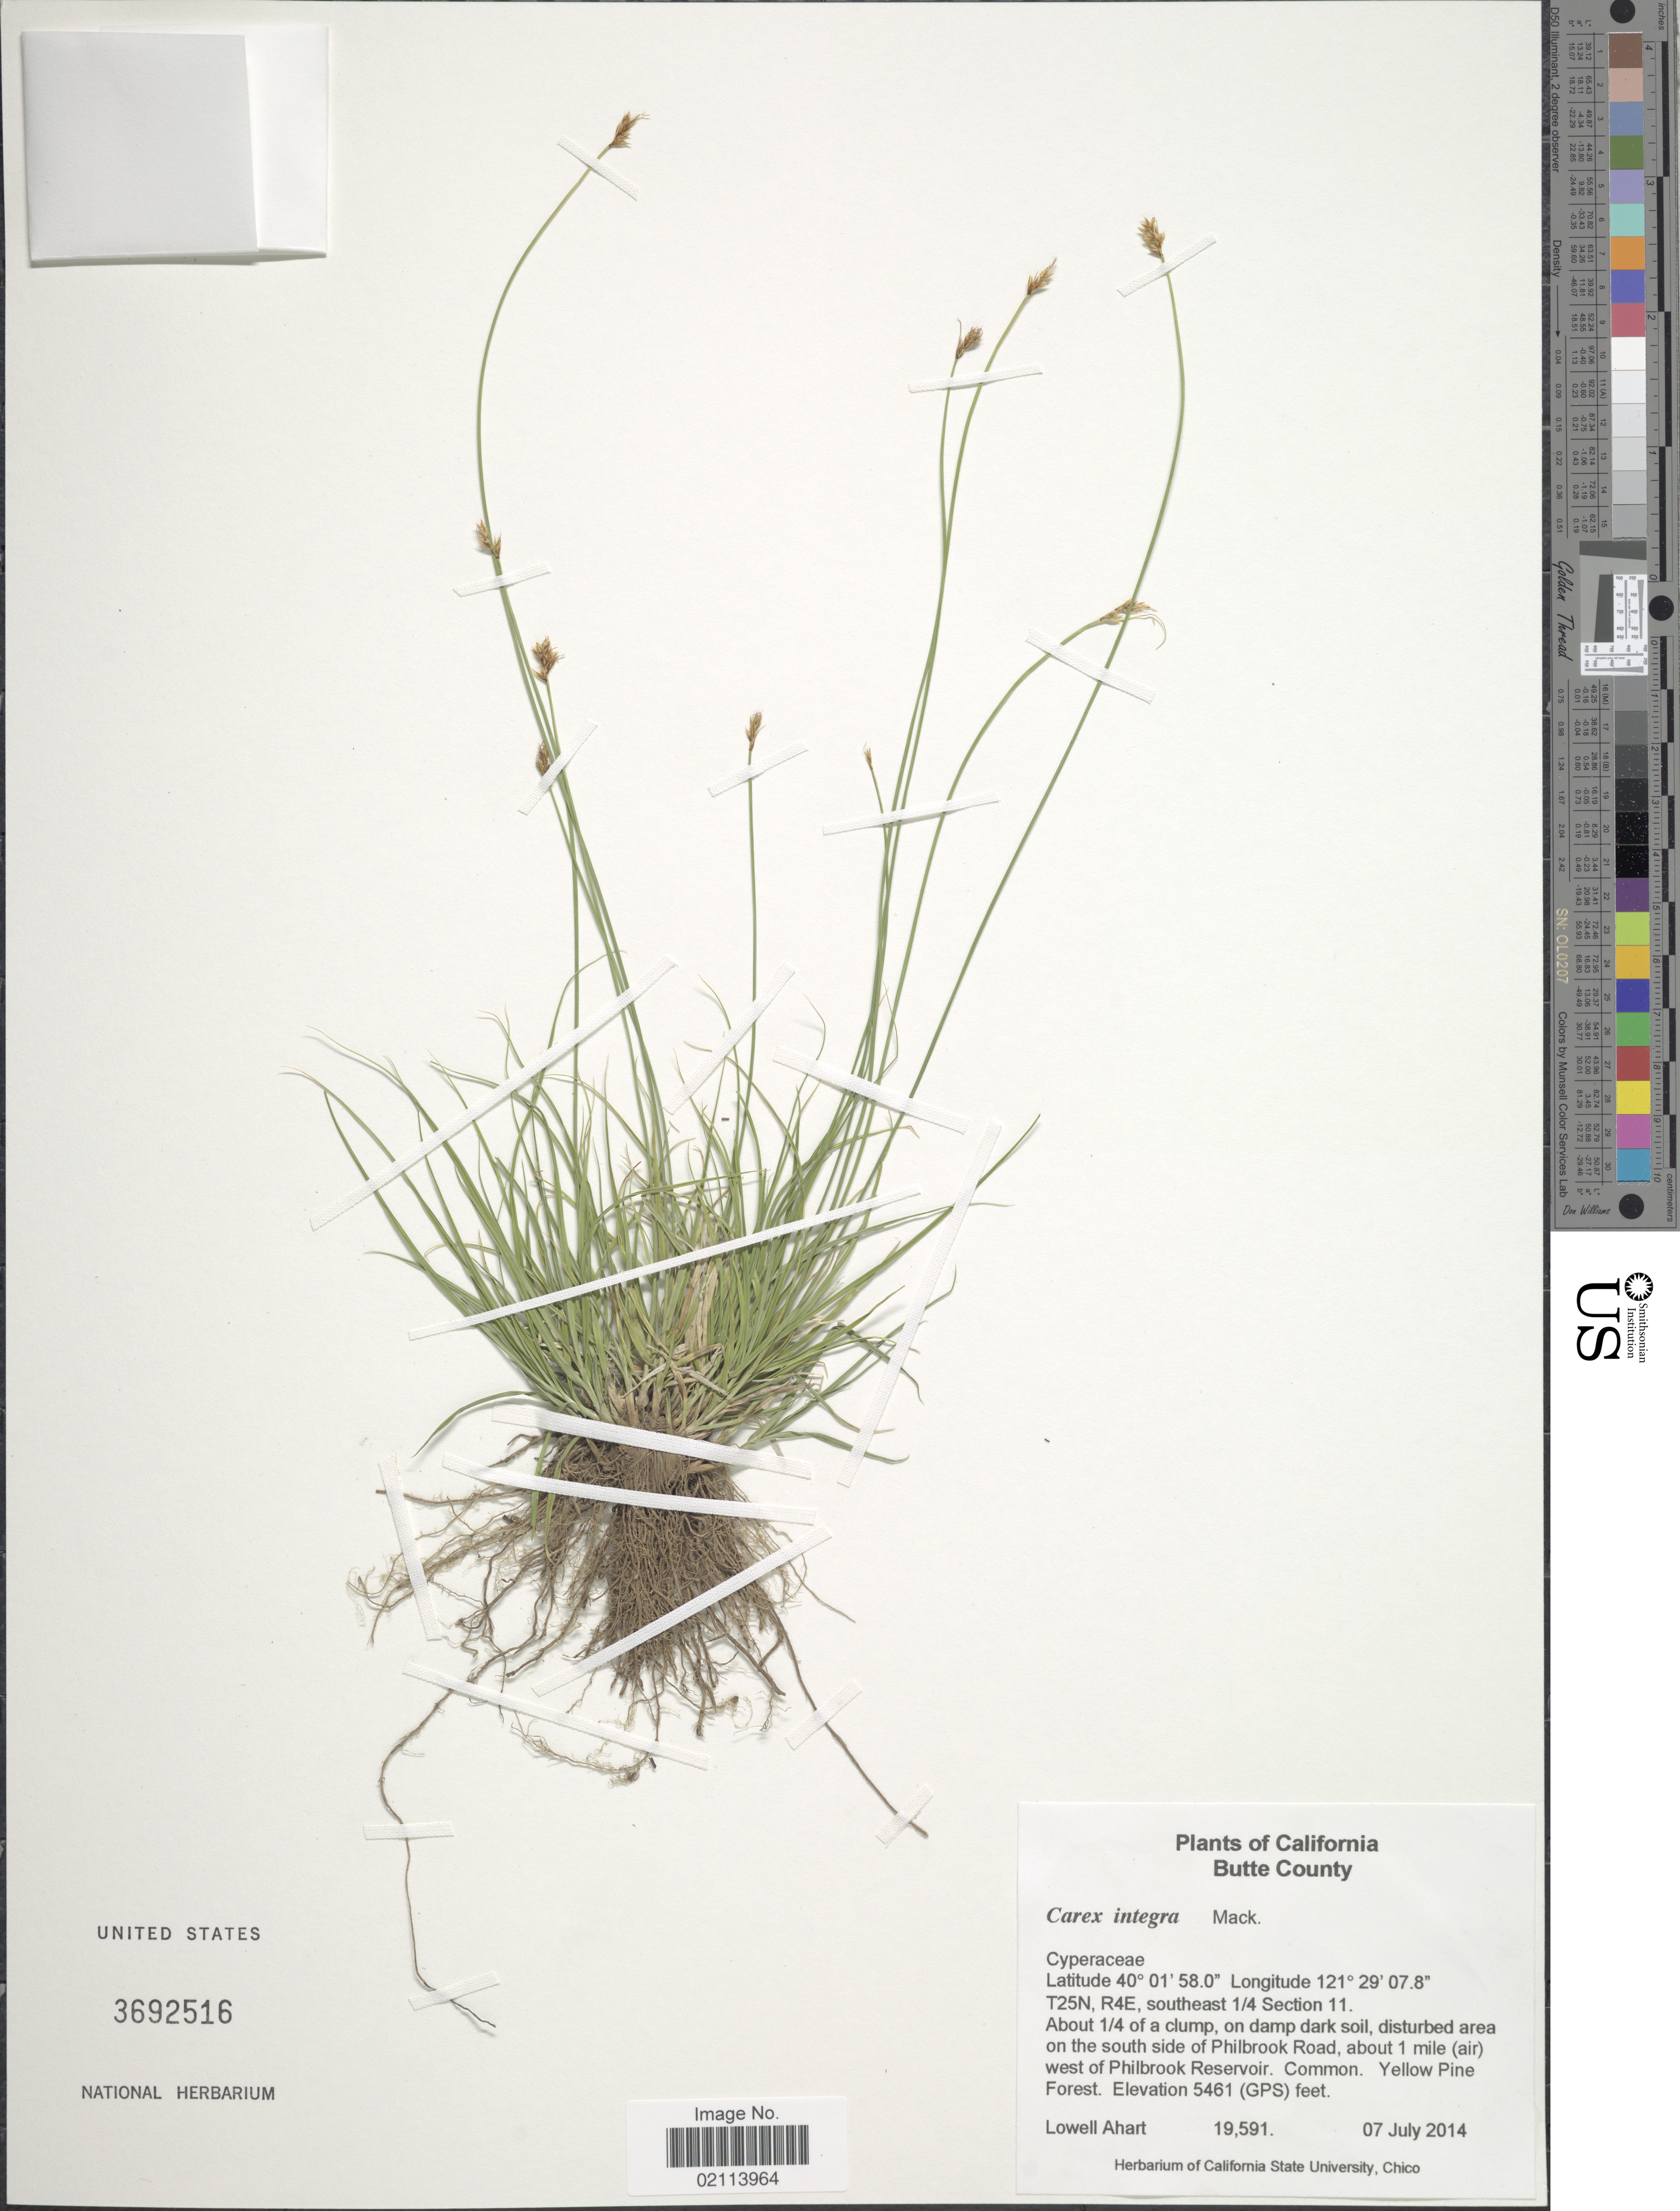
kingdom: Plantae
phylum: Tracheophyta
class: Liliopsida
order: Poales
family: Cyperaceae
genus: Carex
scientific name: Carex integra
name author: Mack.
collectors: L. Ahart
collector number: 19591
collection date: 2014-07-07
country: United States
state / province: California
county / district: Butte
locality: Butte County, T25N, R4E, southeast 1/4 Section 11, about 1/4 of a clump, on damp dark soil, disturbed area on the south side of Philbrook Road, about 1 mile (air) west of Philbrook Reservoir.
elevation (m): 1665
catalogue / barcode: US 3692516